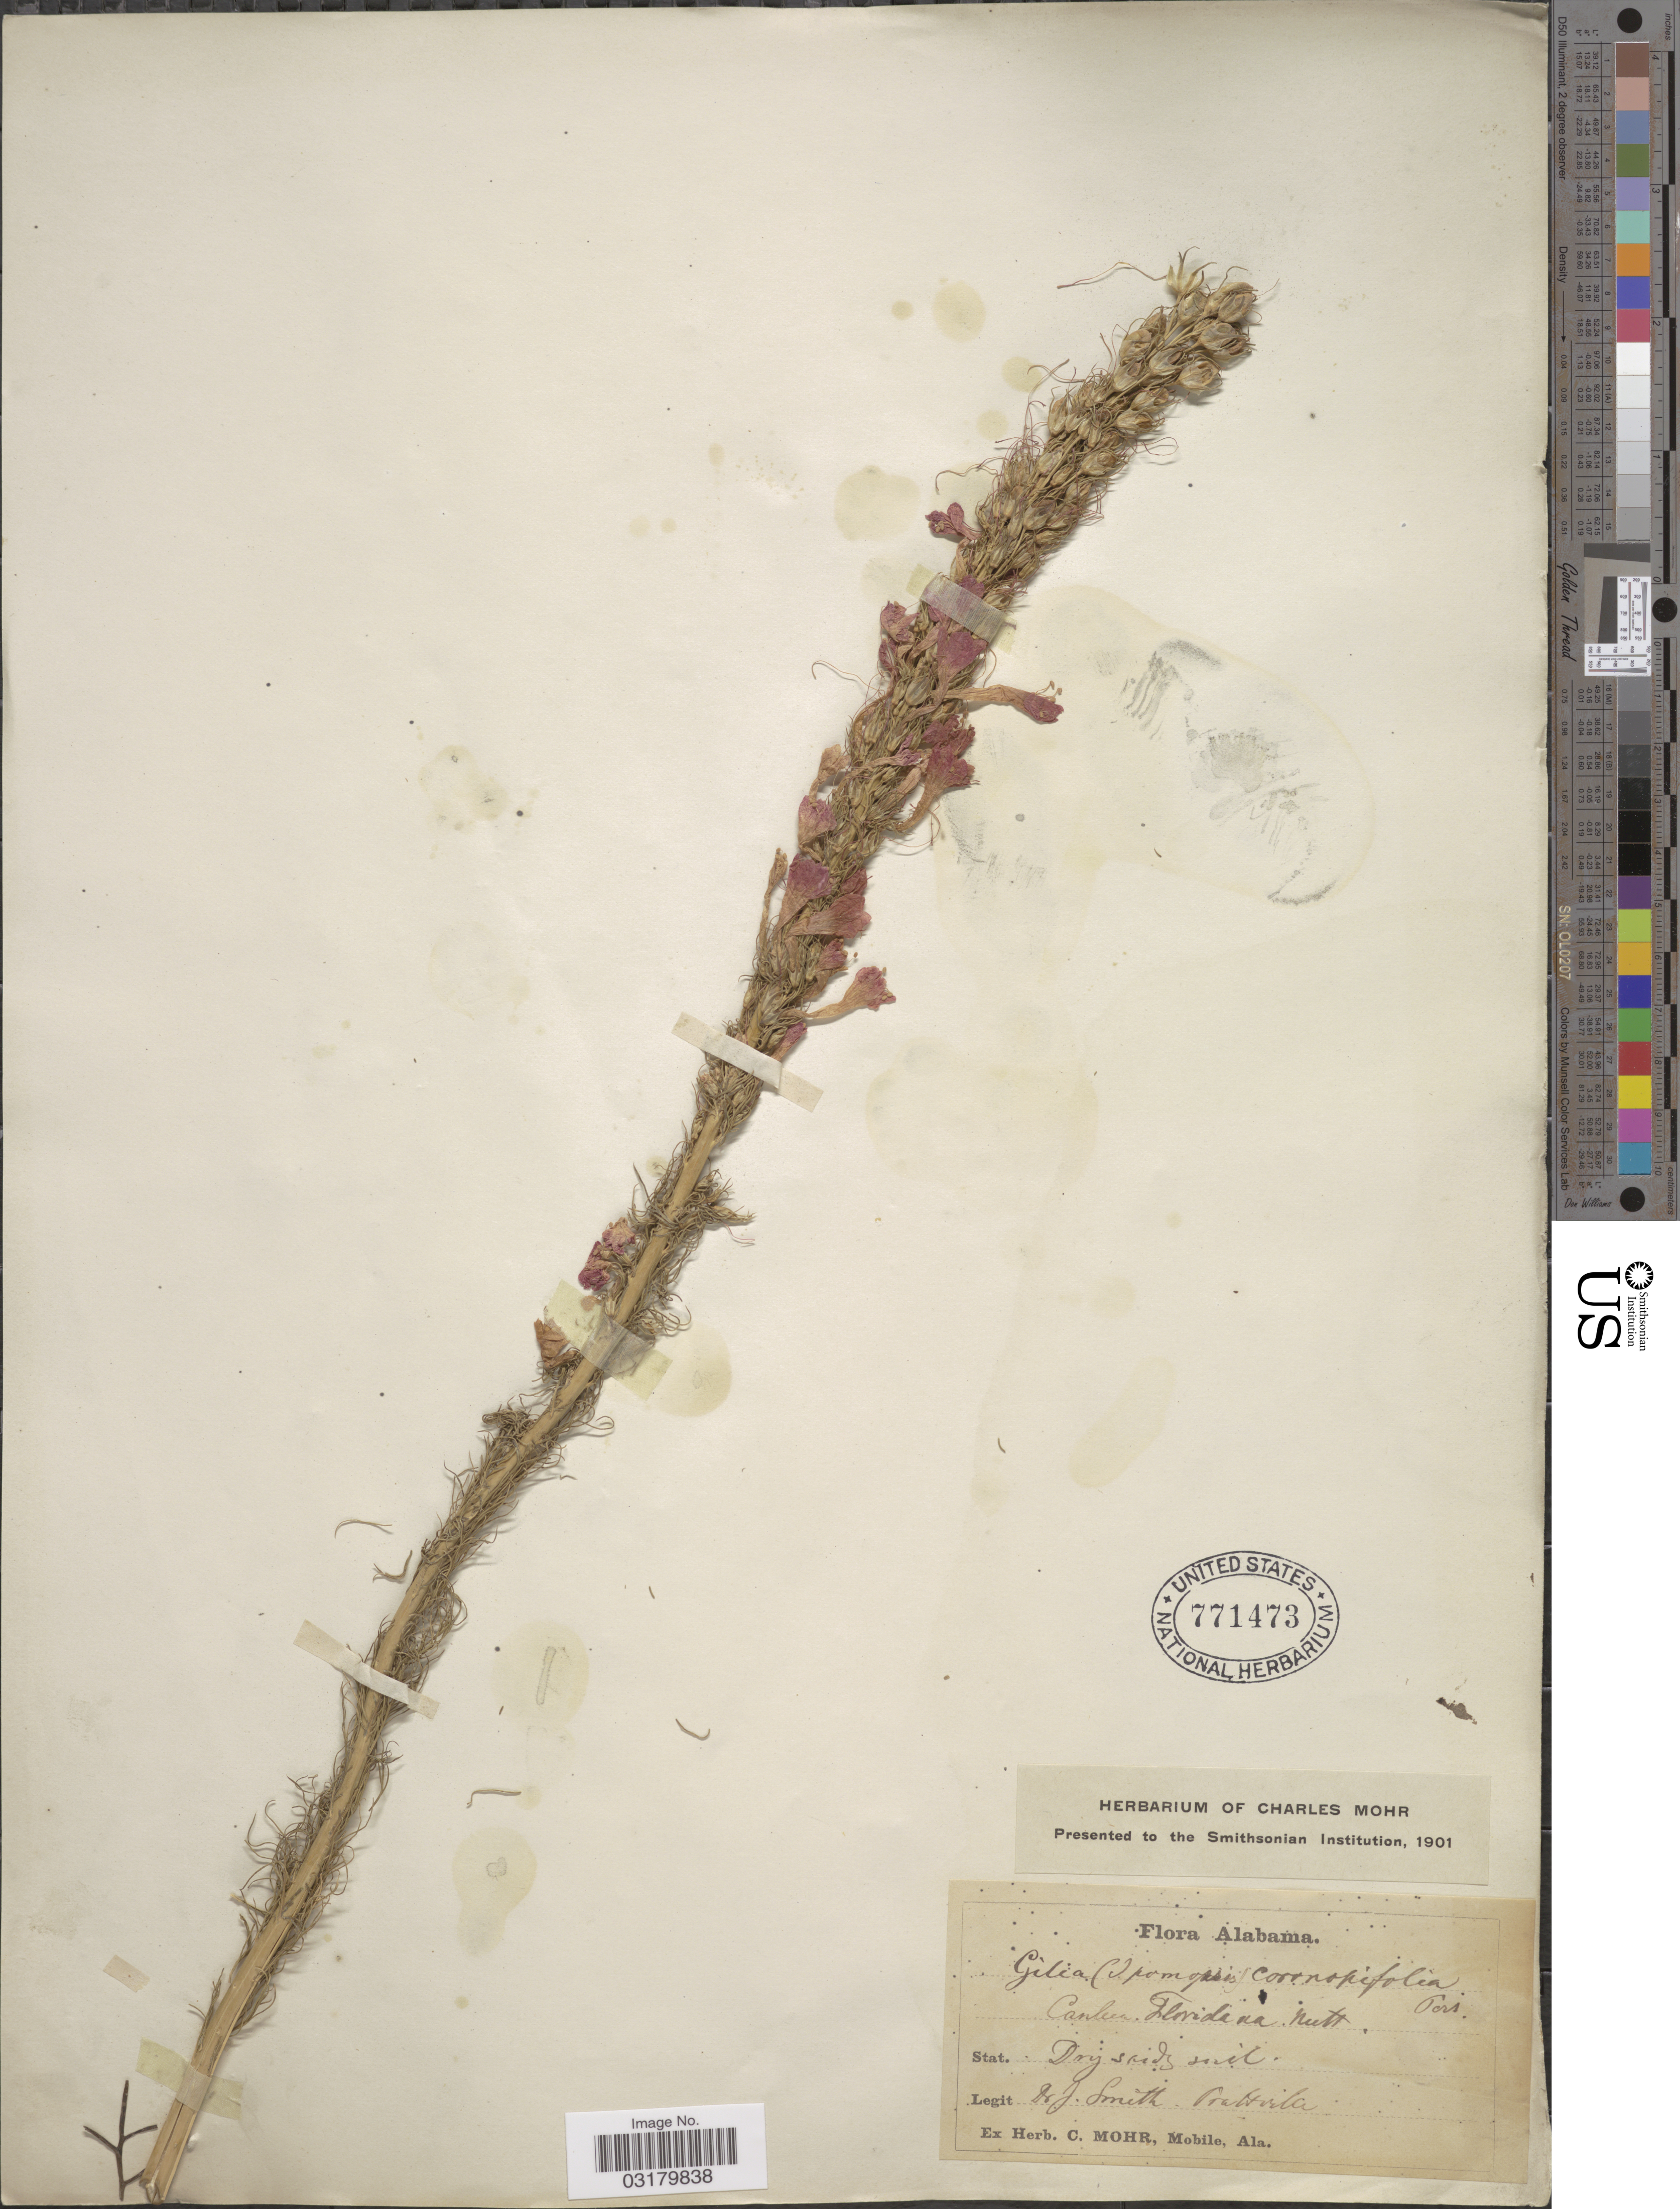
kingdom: Plantae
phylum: Tracheophyta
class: Magnoliopsida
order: Ericales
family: Polemoniaceae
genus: Ipomopsis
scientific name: Ipomopsis rubra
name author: (L.) Wherry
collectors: J. Smith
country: United States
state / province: Alabama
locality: Stat. Dry sandy soil, Pratsville.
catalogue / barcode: US 771473